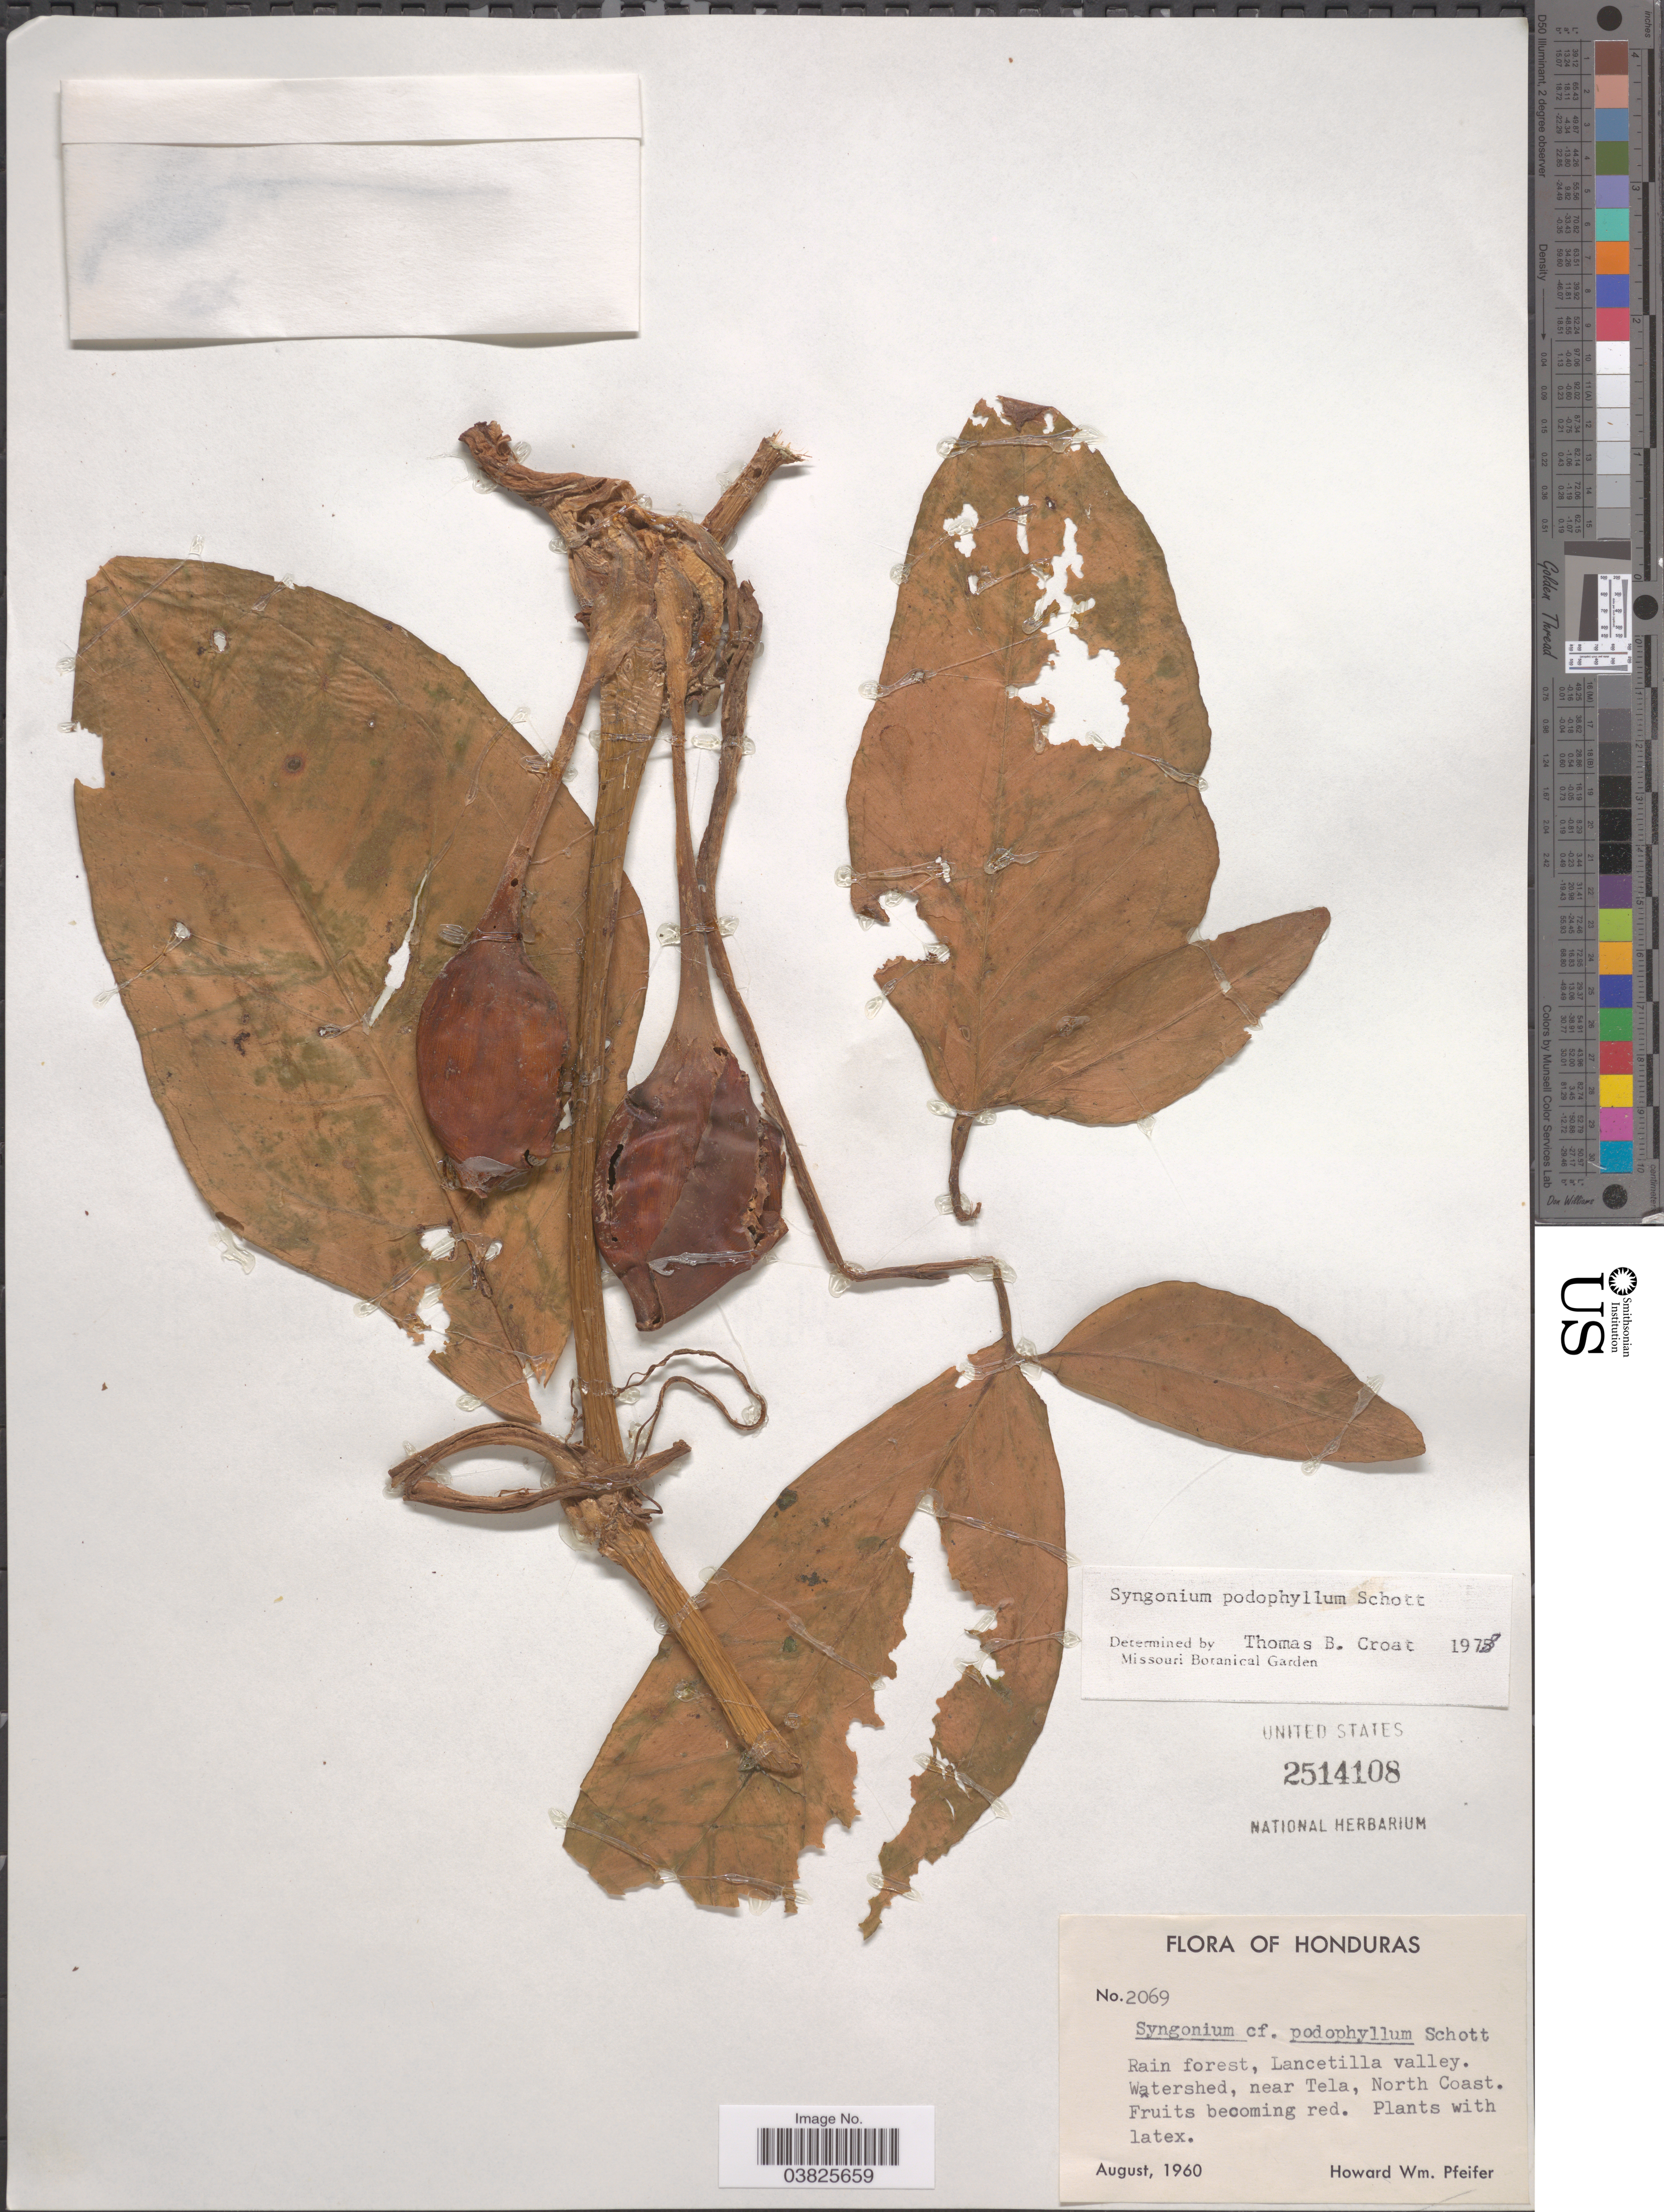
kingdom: Plantae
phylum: Tracheophyta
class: Liliopsida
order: Alismatales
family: Araceae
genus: Syngonium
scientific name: Syngonium podophyllum 'Lemon-Lime'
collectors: H. W. Pfeifer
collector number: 2069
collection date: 1960-08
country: Honduras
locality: Lancetilla Valley. Watershed, near Tela, North Coast.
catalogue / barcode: US 2514108